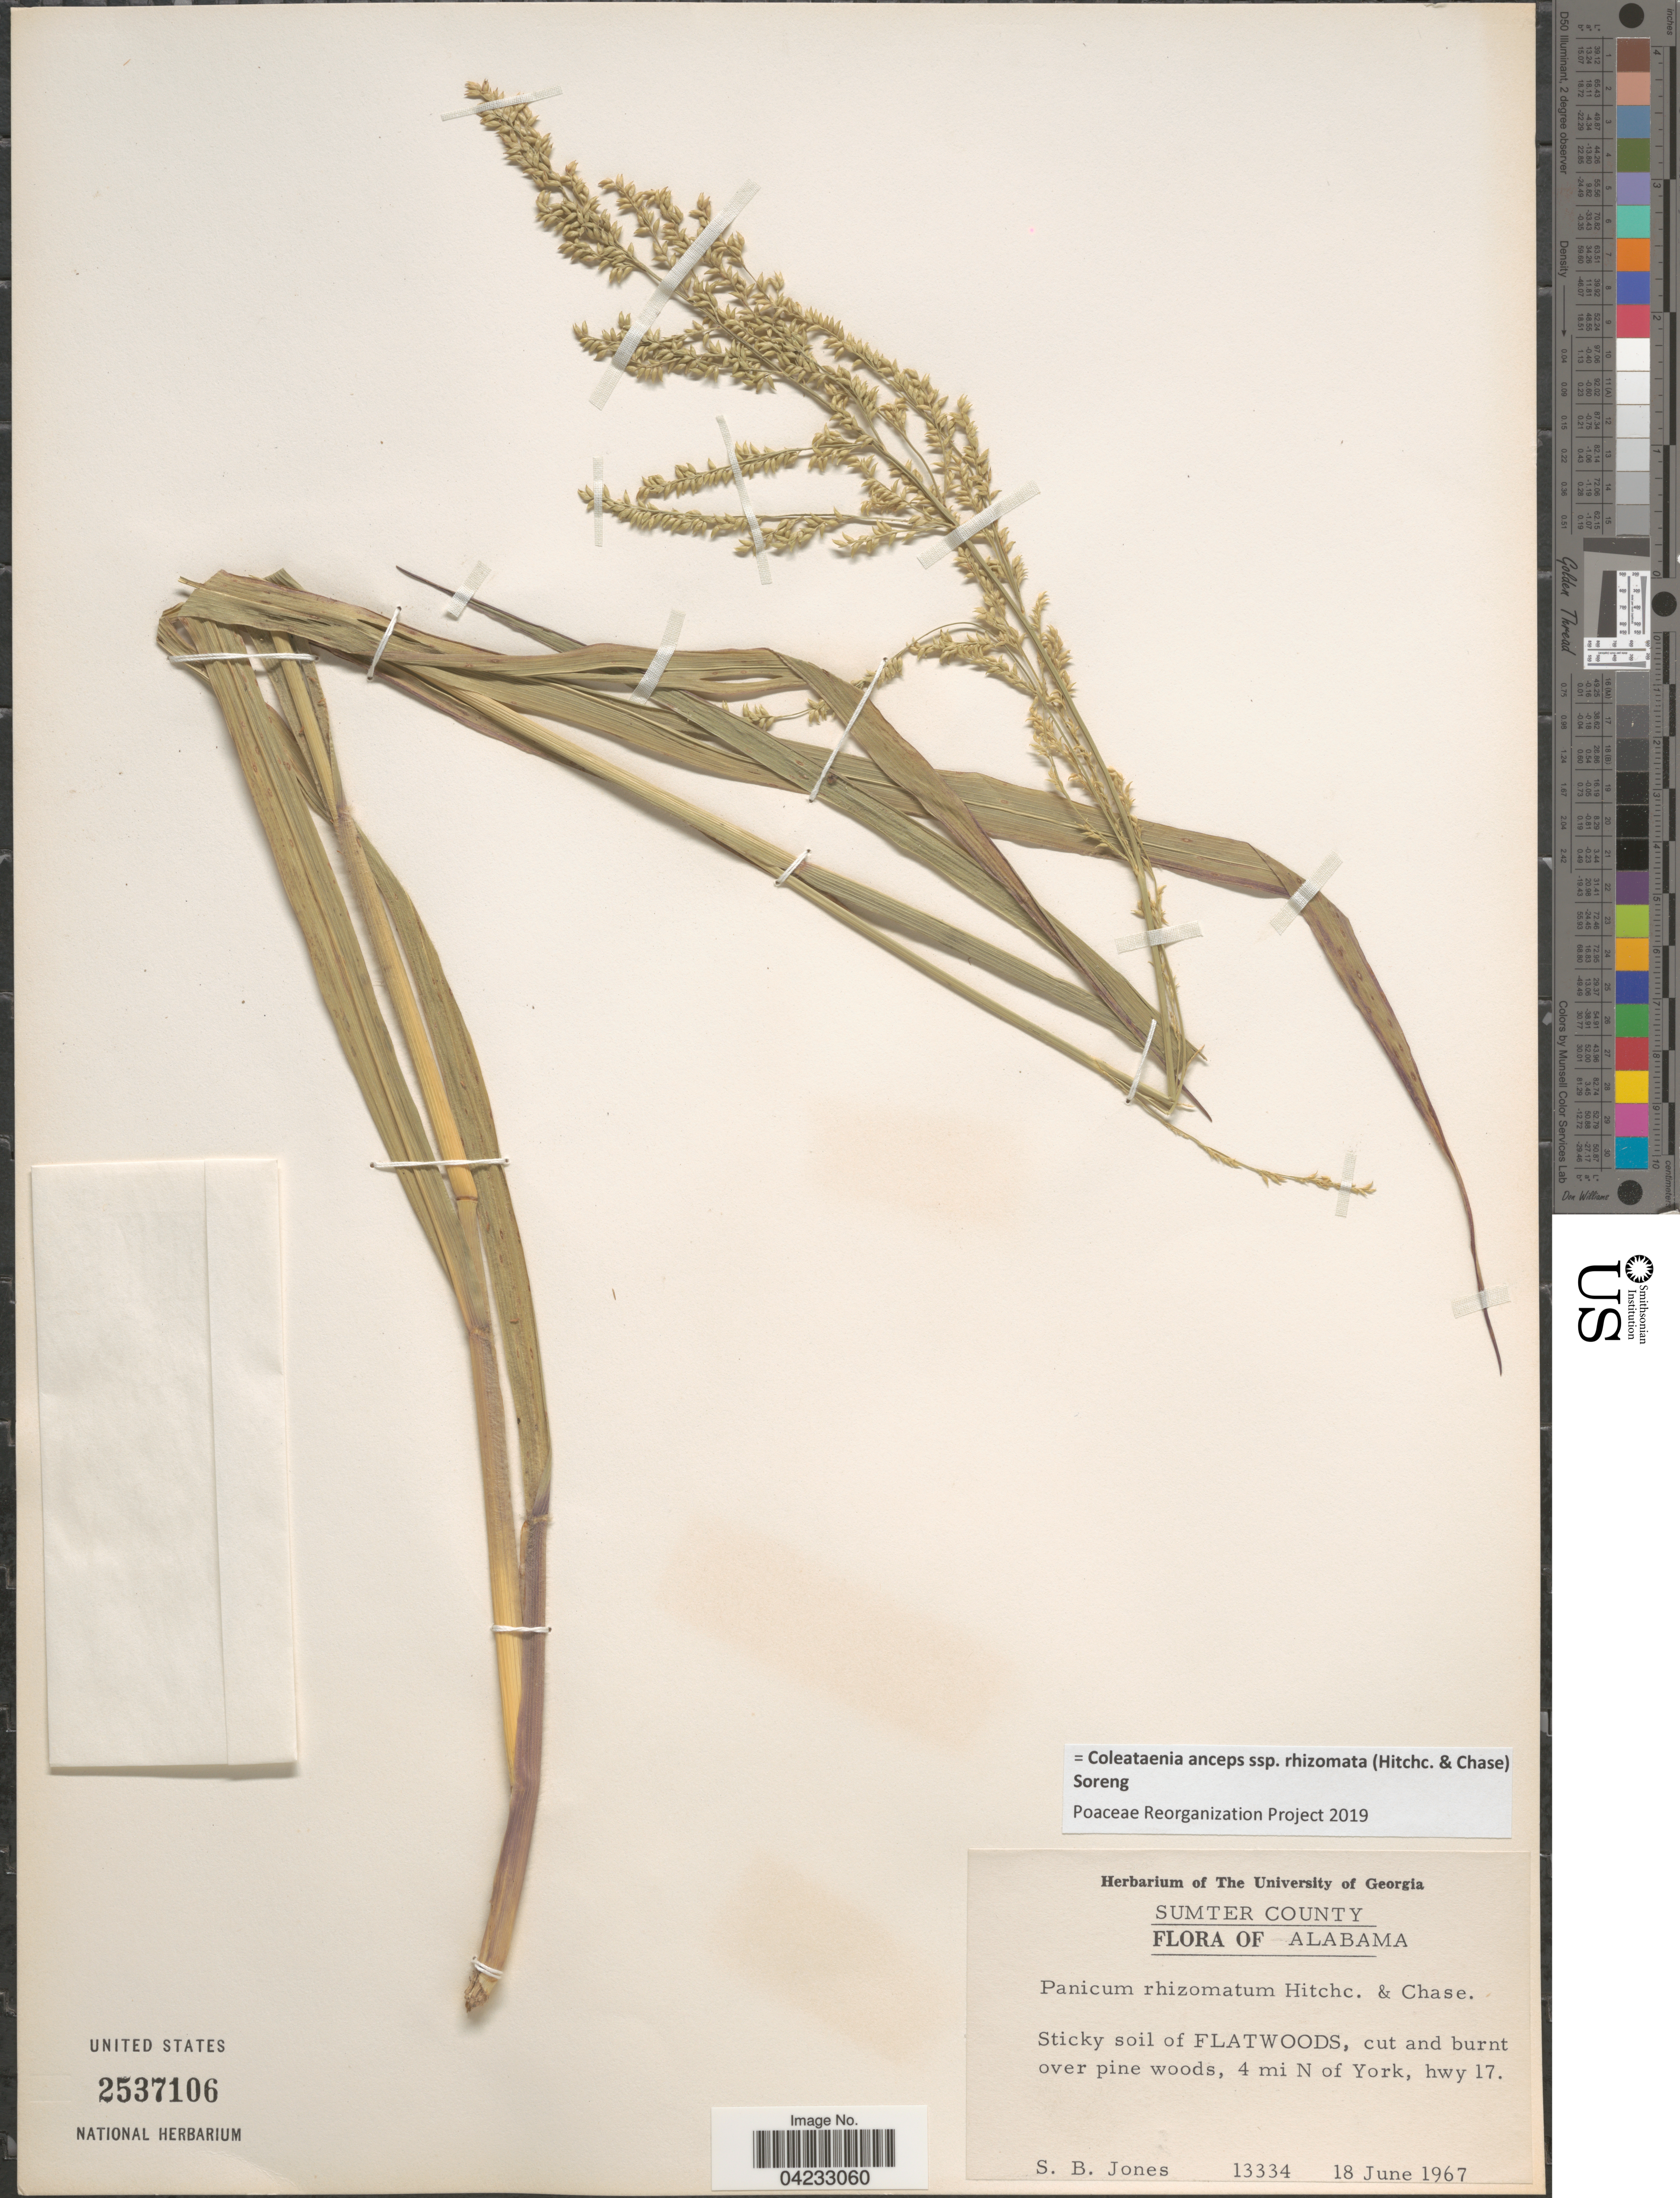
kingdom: Plantae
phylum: Tracheophyta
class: Liliopsida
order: Poales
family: Poaceae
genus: Coleataenia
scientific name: Coleataenia anceps subsp. rhizomata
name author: (Hitchc. & Chase) Soreng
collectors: S. B. Jones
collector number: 13334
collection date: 1967-06-18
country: United States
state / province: Alabama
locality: Sumter County. 4 mi N of York, hwy 17.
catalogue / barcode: US 2537106